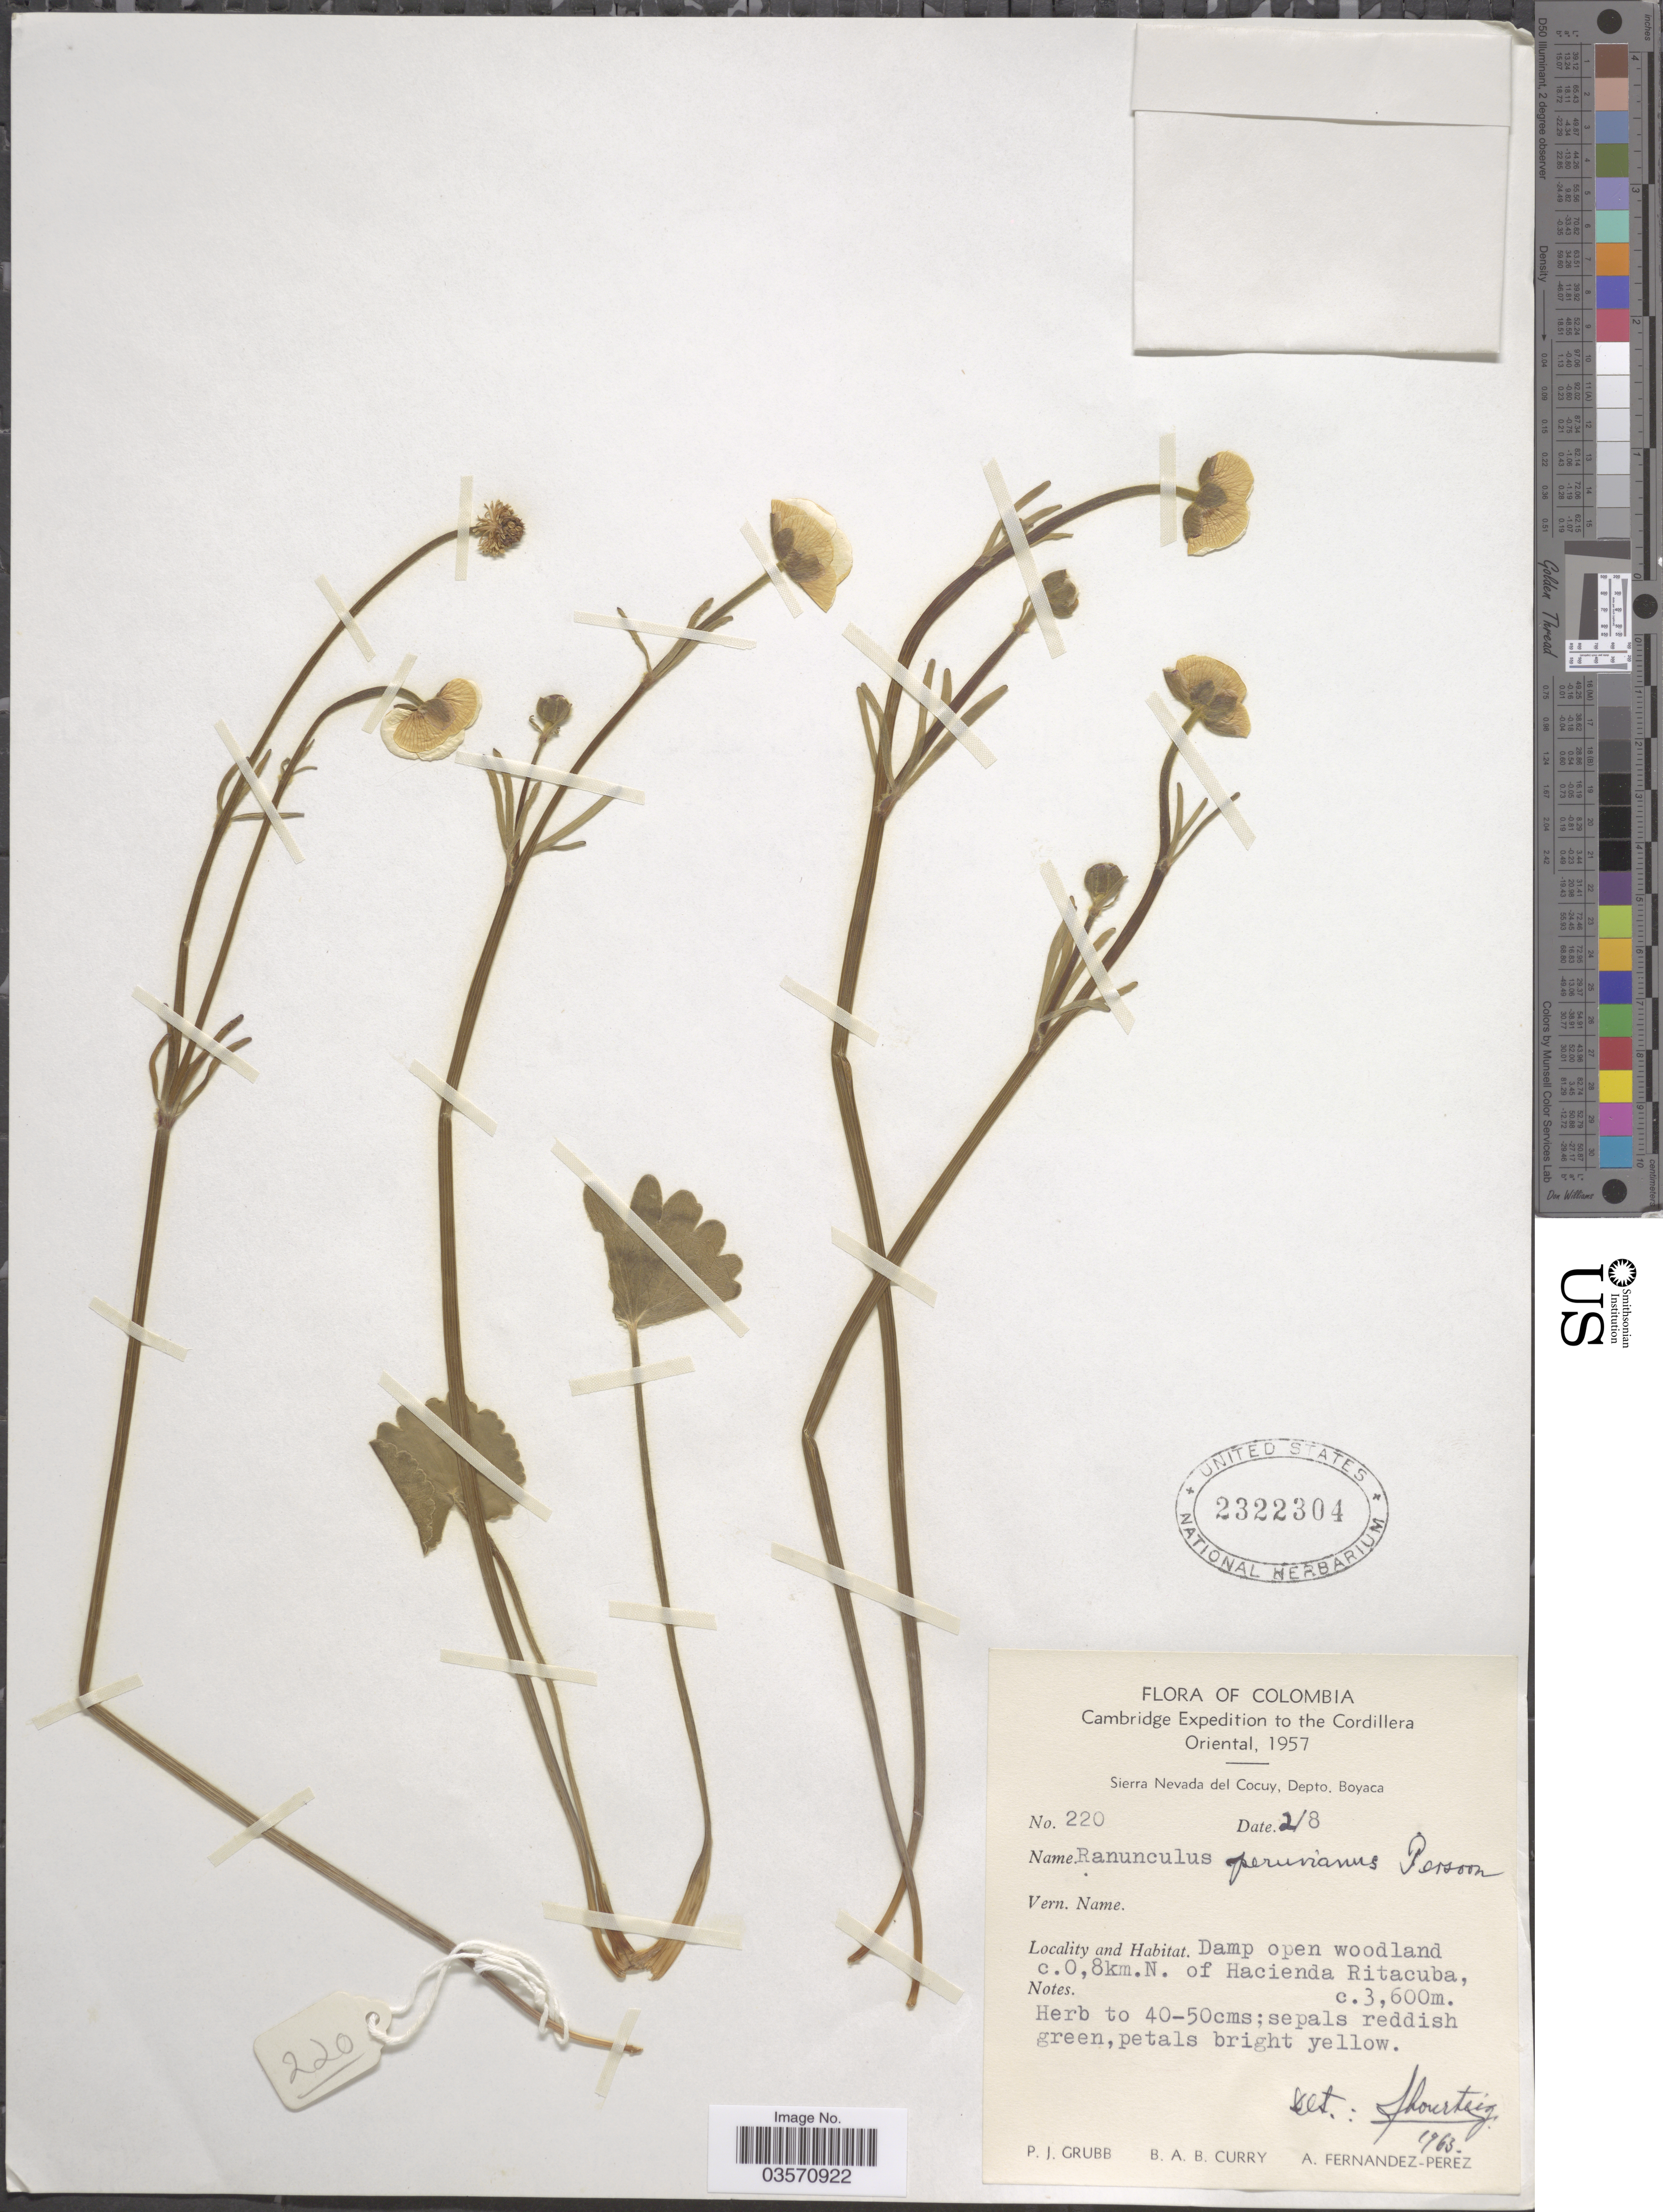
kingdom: Plantae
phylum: Tracheophyta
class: Magnoliopsida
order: Ranunculales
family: Ranunculaceae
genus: Ranunculus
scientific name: Ranunculus peruvianus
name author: Pers.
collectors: P. J. Grubb, B. A. B. Curry & A. Fernández-Pérez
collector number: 220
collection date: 1957-08-02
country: Colombia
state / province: Boyacá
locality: The Cordillera Oriental. Sierra Nevada del Cocuy, Depto. Boyaca. C. 0.8km.N. of Hacienda Ritacuba.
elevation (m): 3600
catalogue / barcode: US 2322304